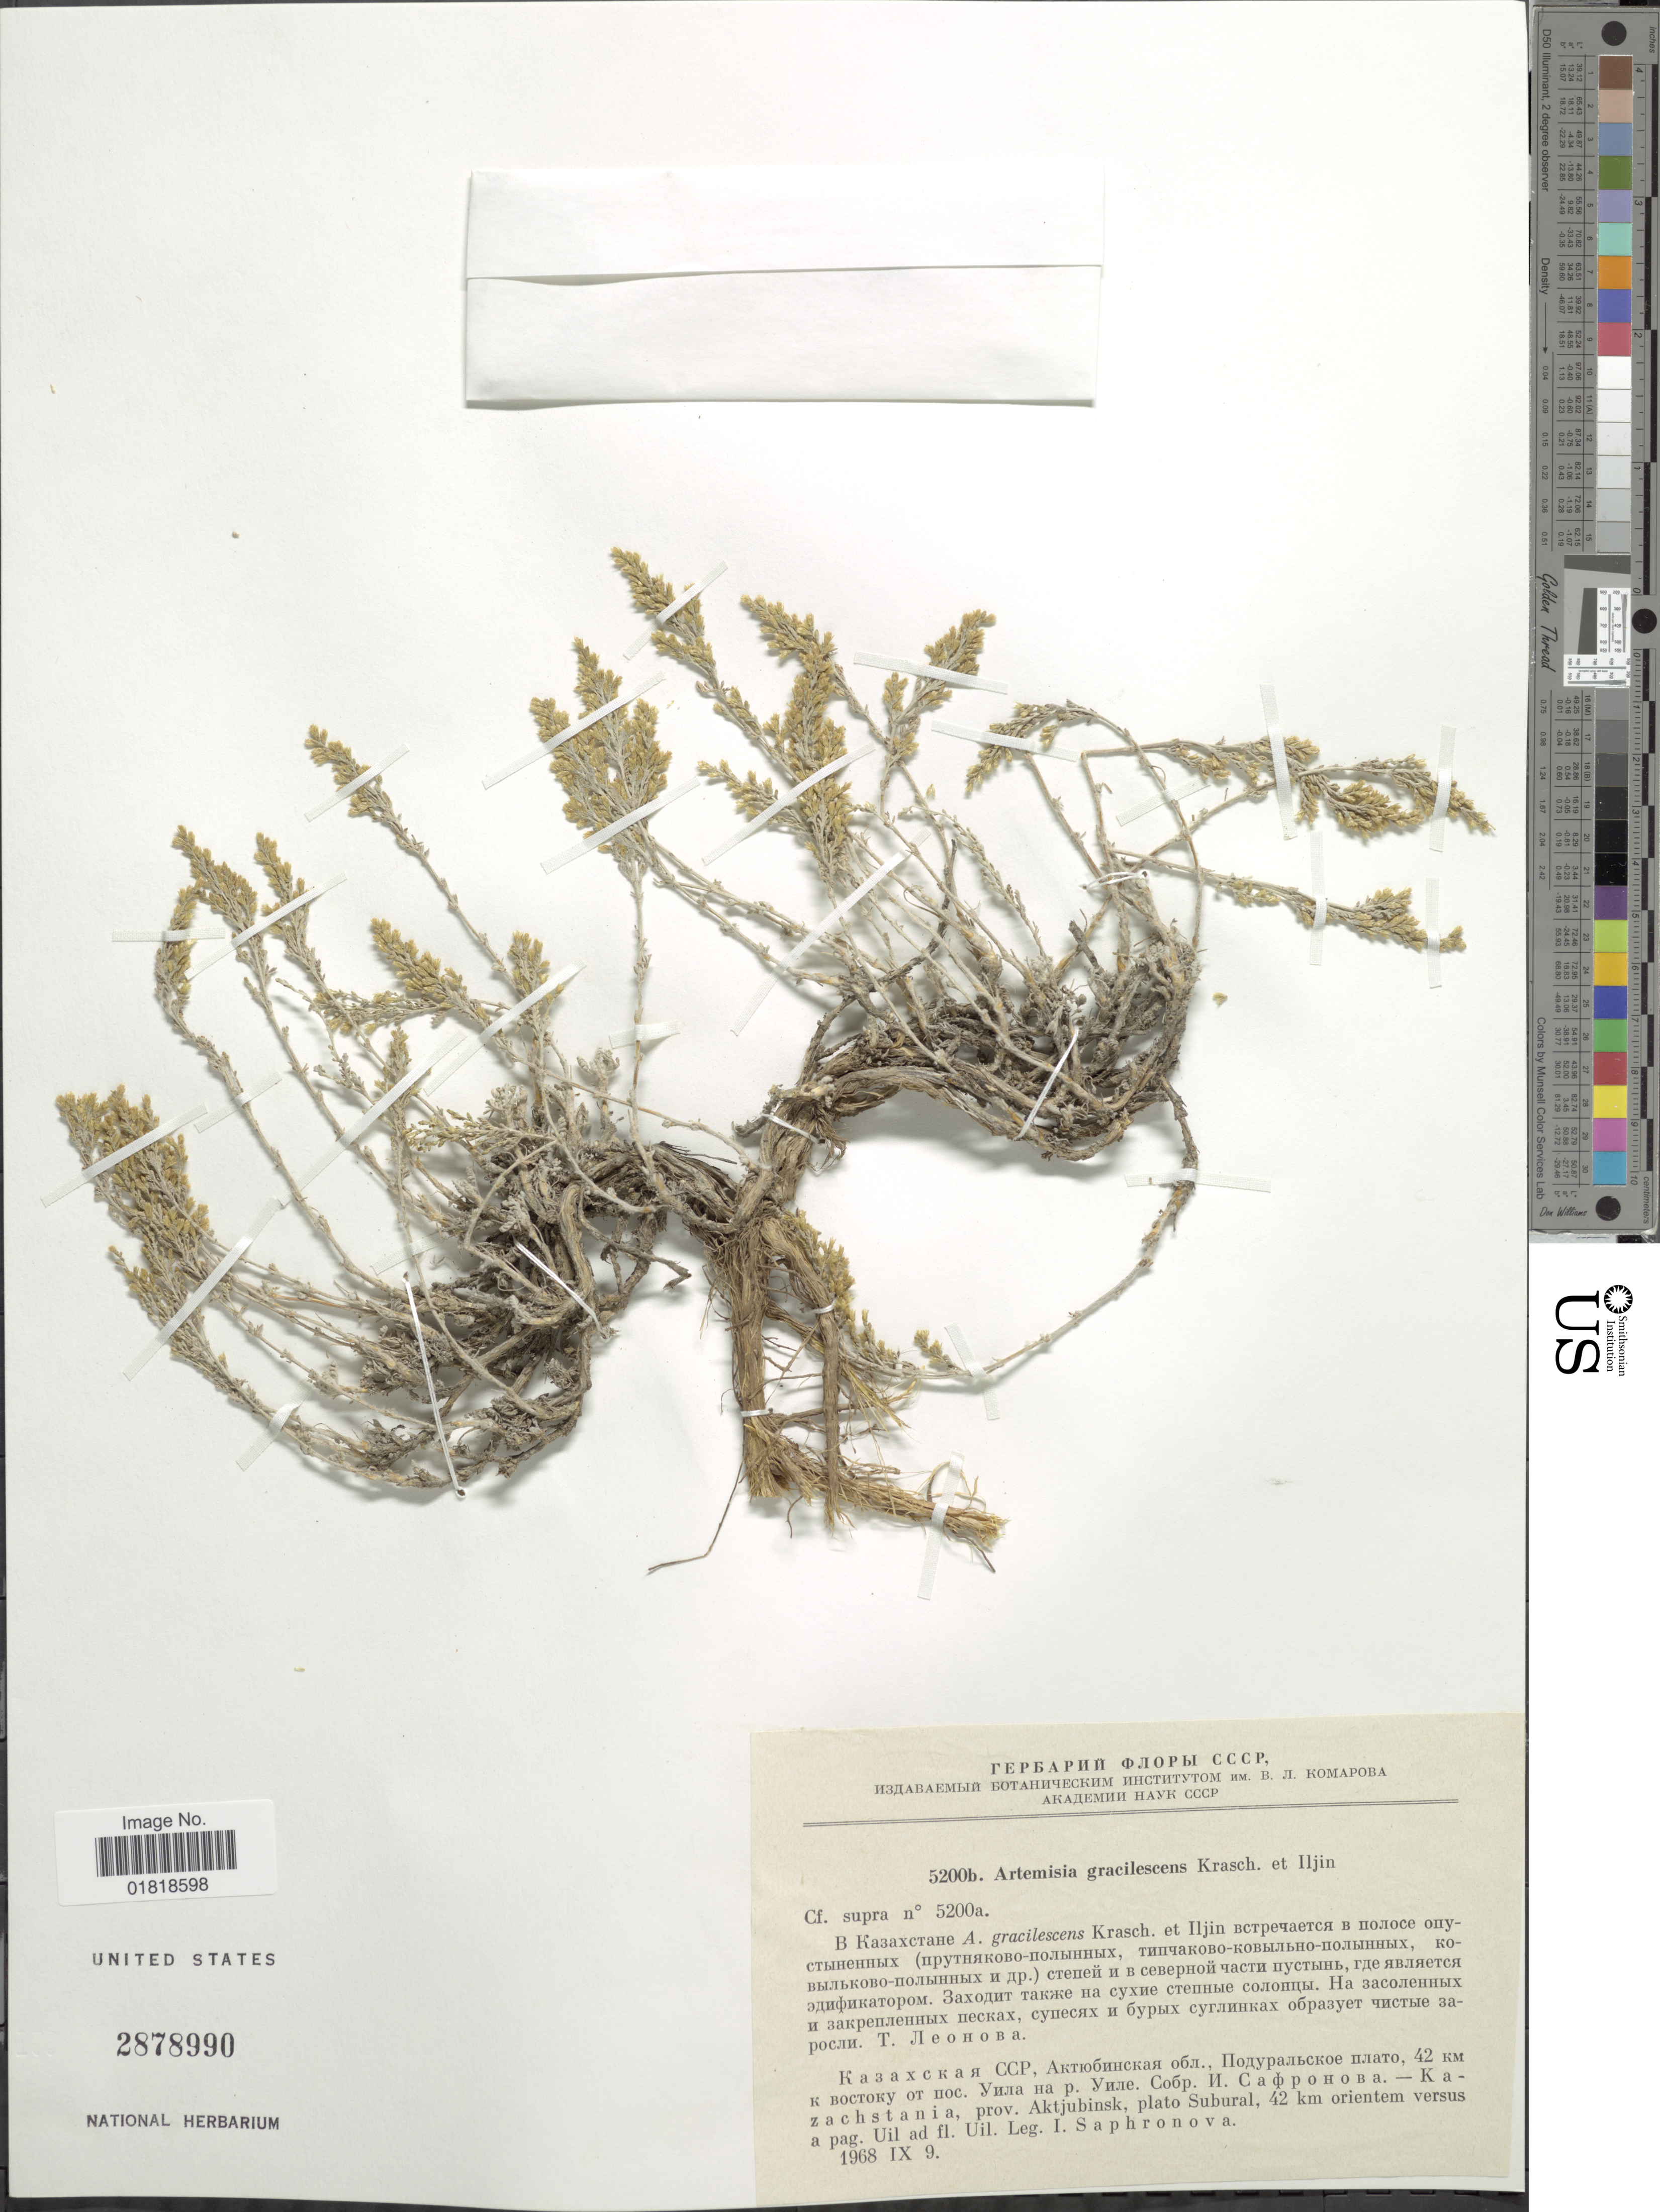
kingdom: Plantae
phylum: Tracheophyta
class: Magnoliopsida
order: Asterales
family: Asteraceae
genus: Artemisia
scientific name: Artemisia gracilescens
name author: Krasch. & Iljin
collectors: I. Saphronova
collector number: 5200b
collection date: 1968-09-09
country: Kazakhstan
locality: Prov. Aktjubinsk, plato Subural, 42 km orientem versus a pag. Uil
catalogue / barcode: US 2878990